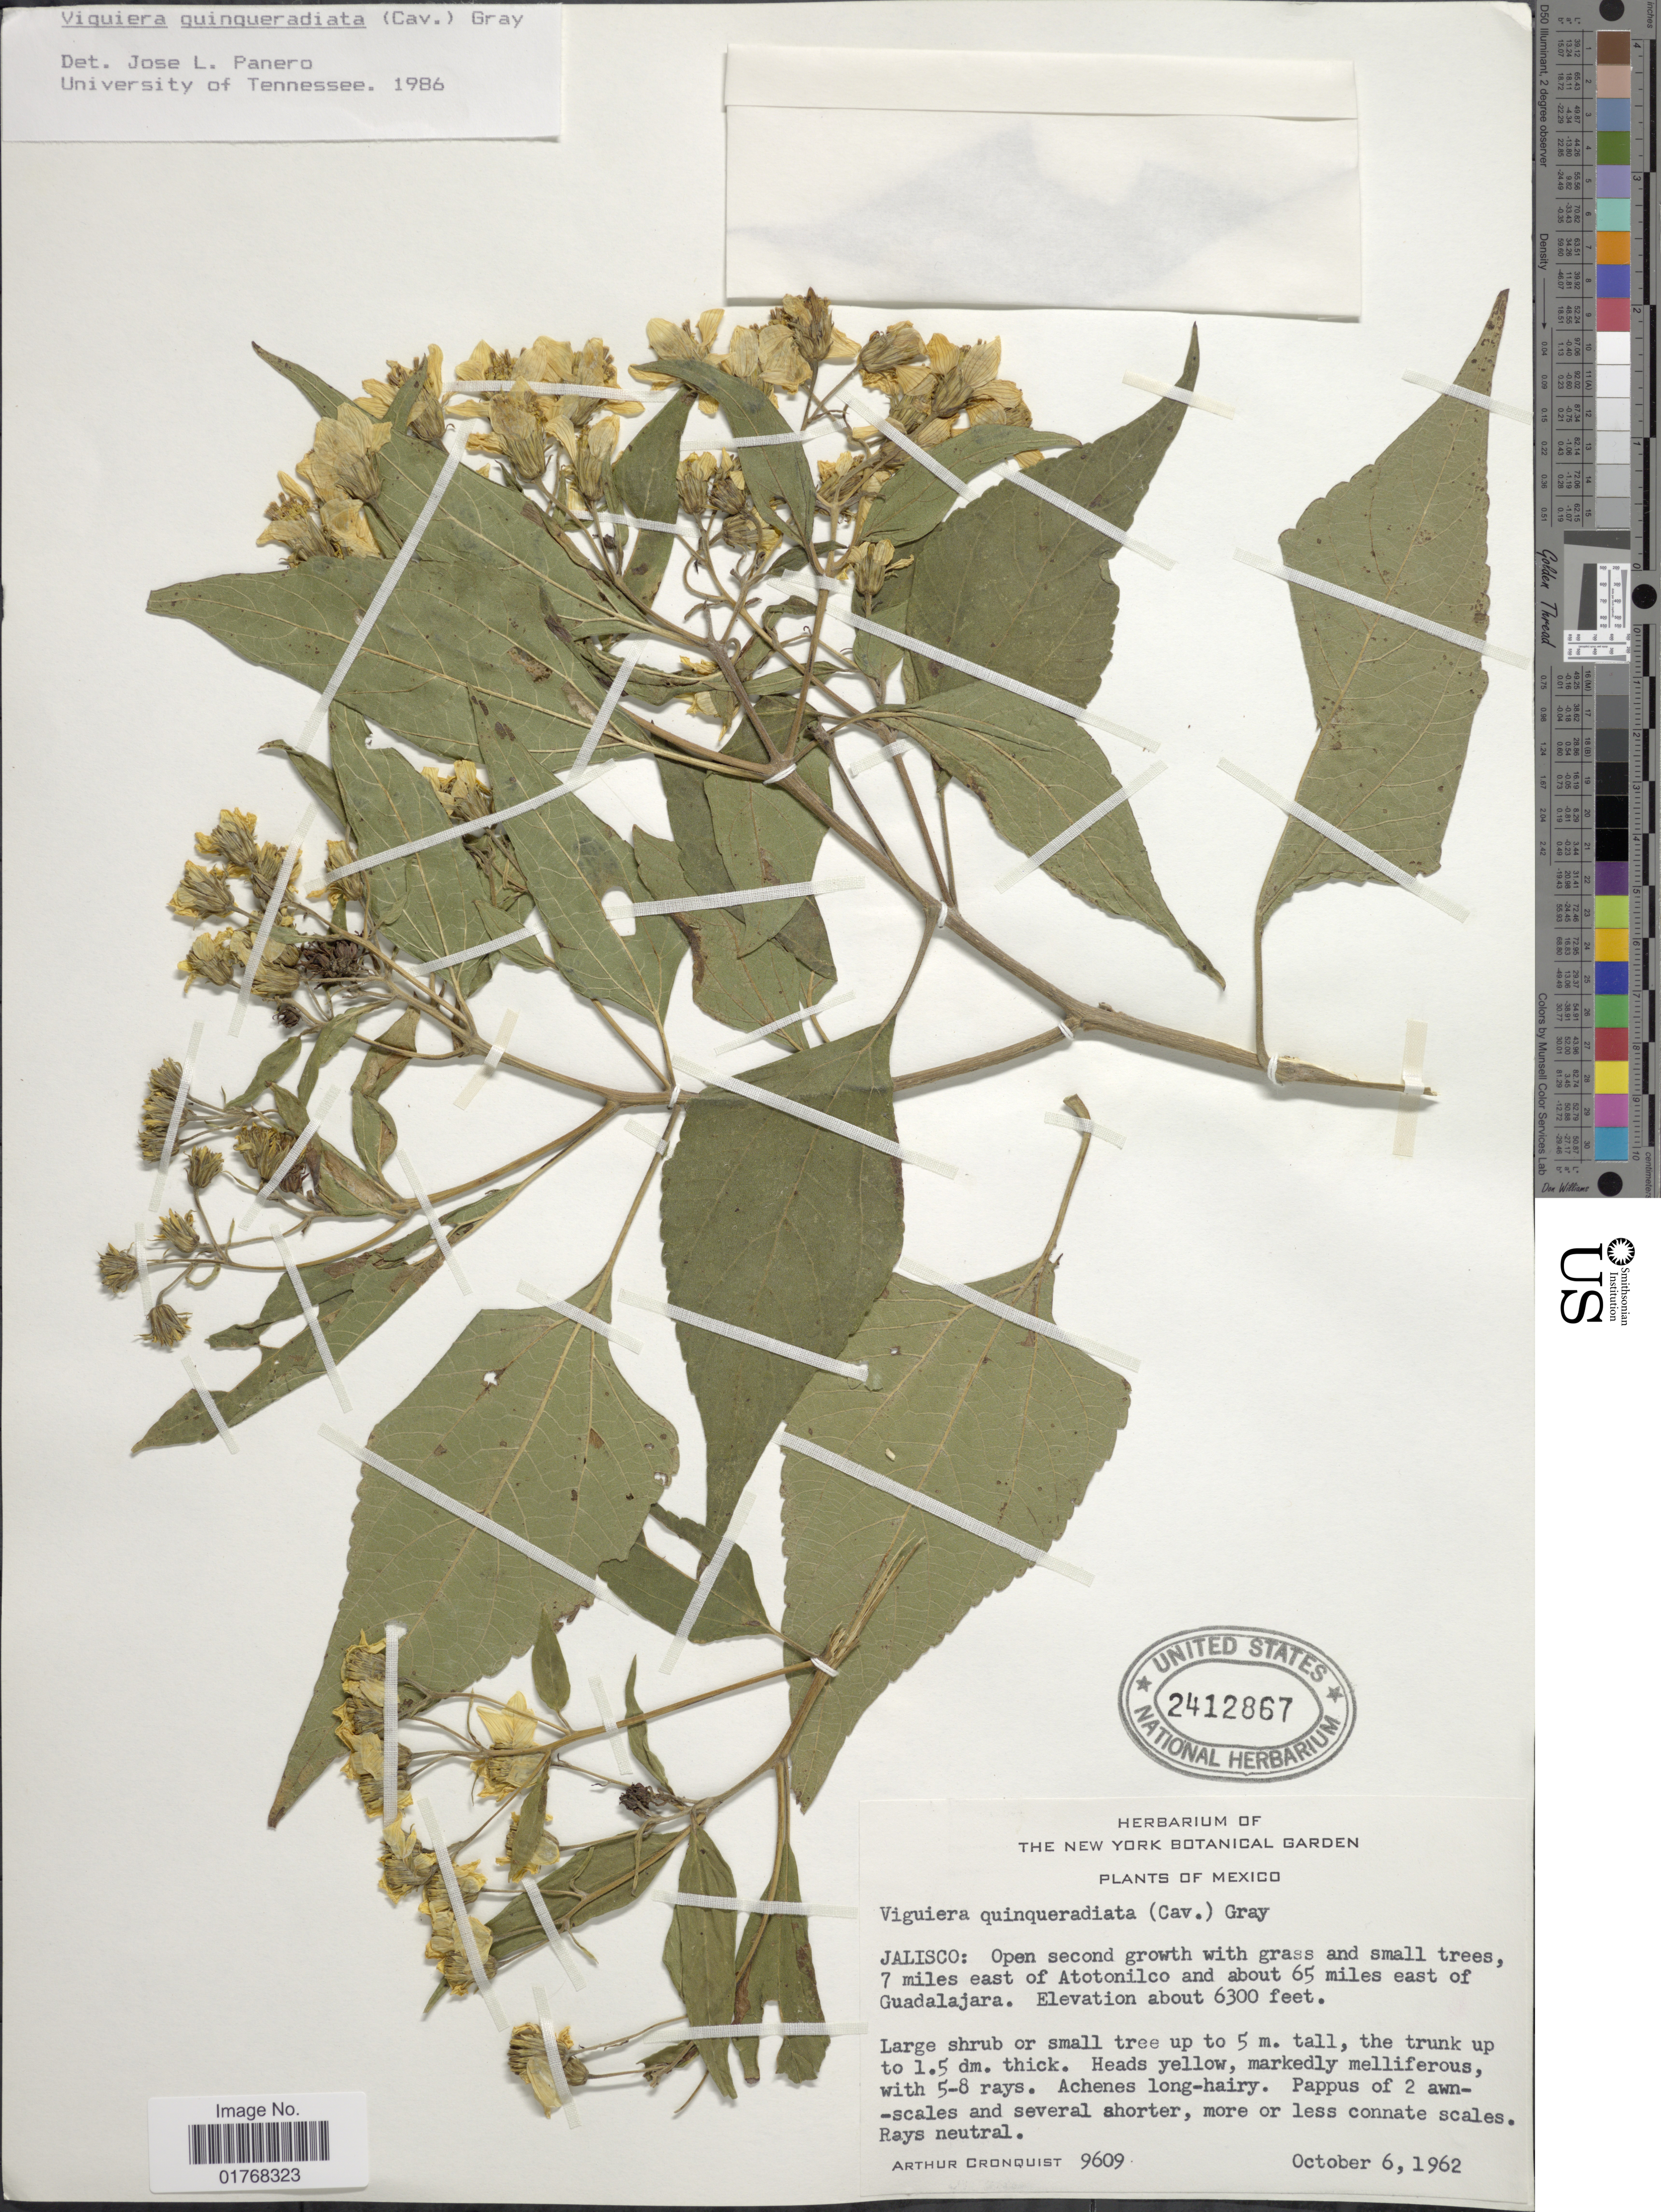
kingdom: Plantae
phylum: Tracheophyta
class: Magnoliopsida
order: Asterales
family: Asteraceae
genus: Viguiera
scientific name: Viguiera quinqueradiata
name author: (Cav.) A. Gray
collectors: A. J. Cronquist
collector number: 9609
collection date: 1962-10-06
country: Mexico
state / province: Jalisco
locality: Open second growth with grass and small trees, 7 miles east of Atotonilco and 65 miles east of Guadalajara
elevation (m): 1920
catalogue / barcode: US 2412867